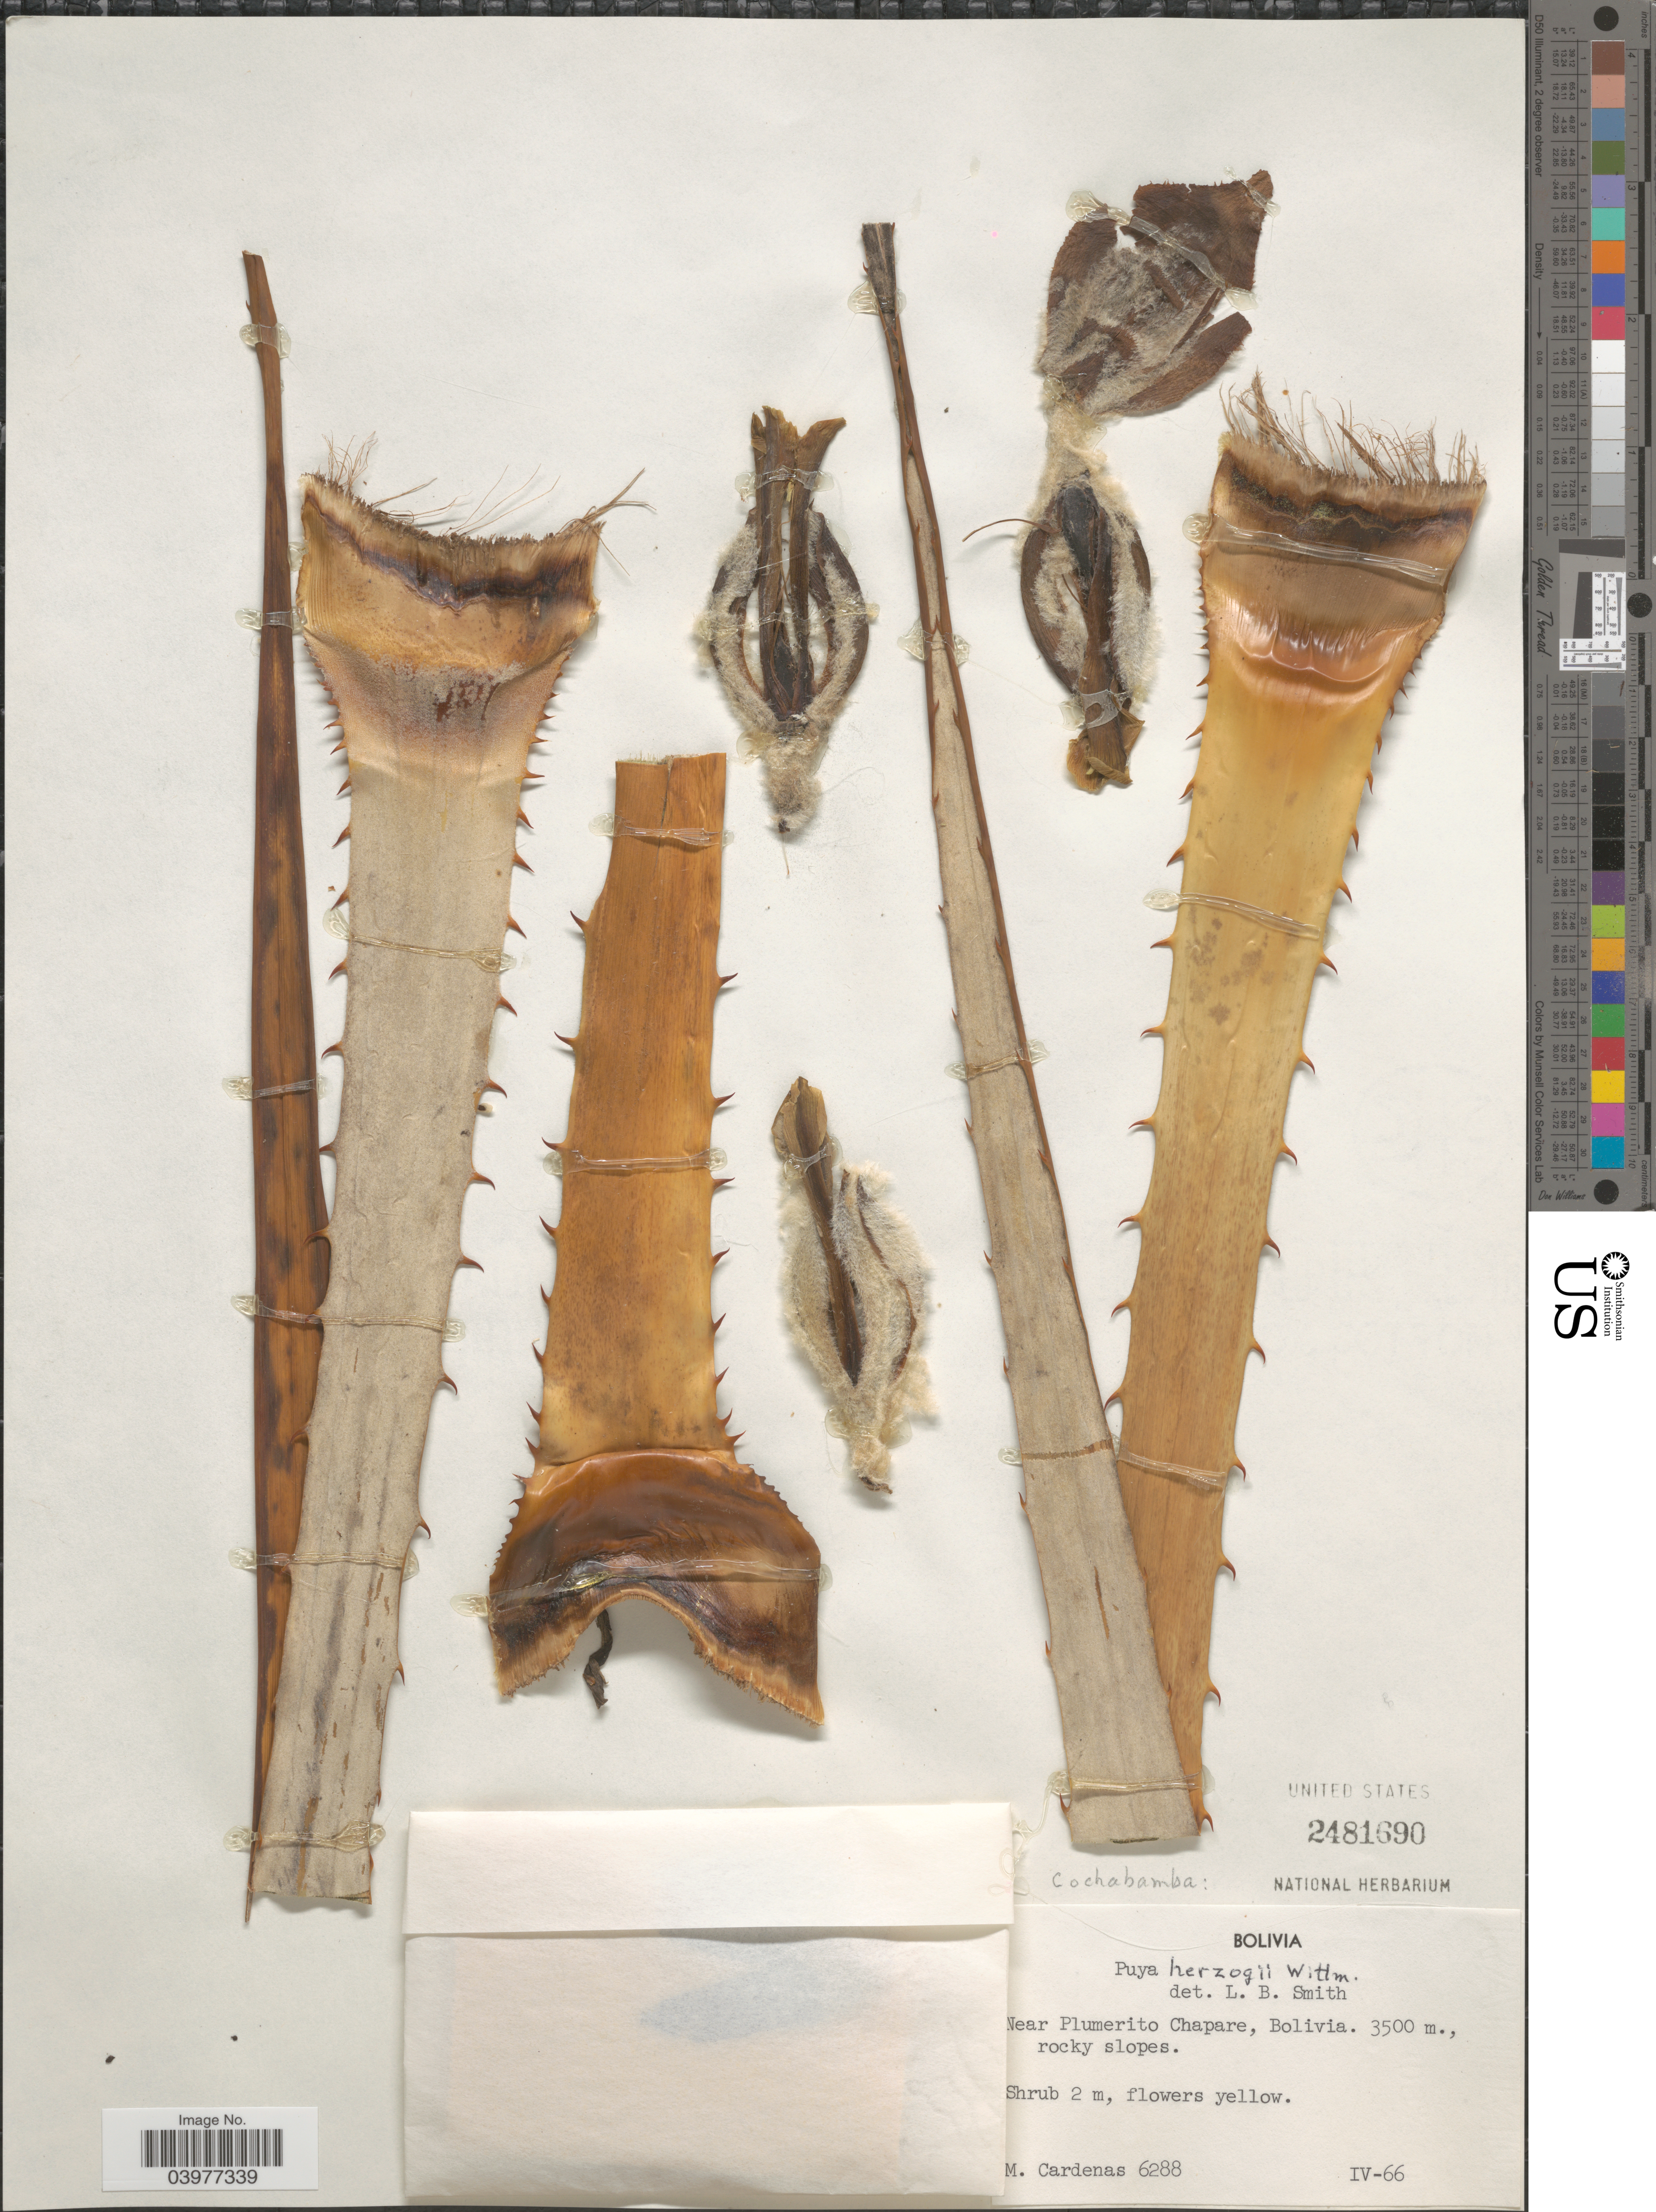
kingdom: Plantae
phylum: Tracheophyta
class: Liliopsida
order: Poales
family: Bromeliaceae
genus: Puya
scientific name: Puya herzogii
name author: Wittm.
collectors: M. Cárdenas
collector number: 6288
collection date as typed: Transcribed d/m/y: /4/66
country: Bolivia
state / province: Cochabamba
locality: Cochabamba: Near Plumerito Chapare.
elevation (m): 3500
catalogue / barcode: US 2481690